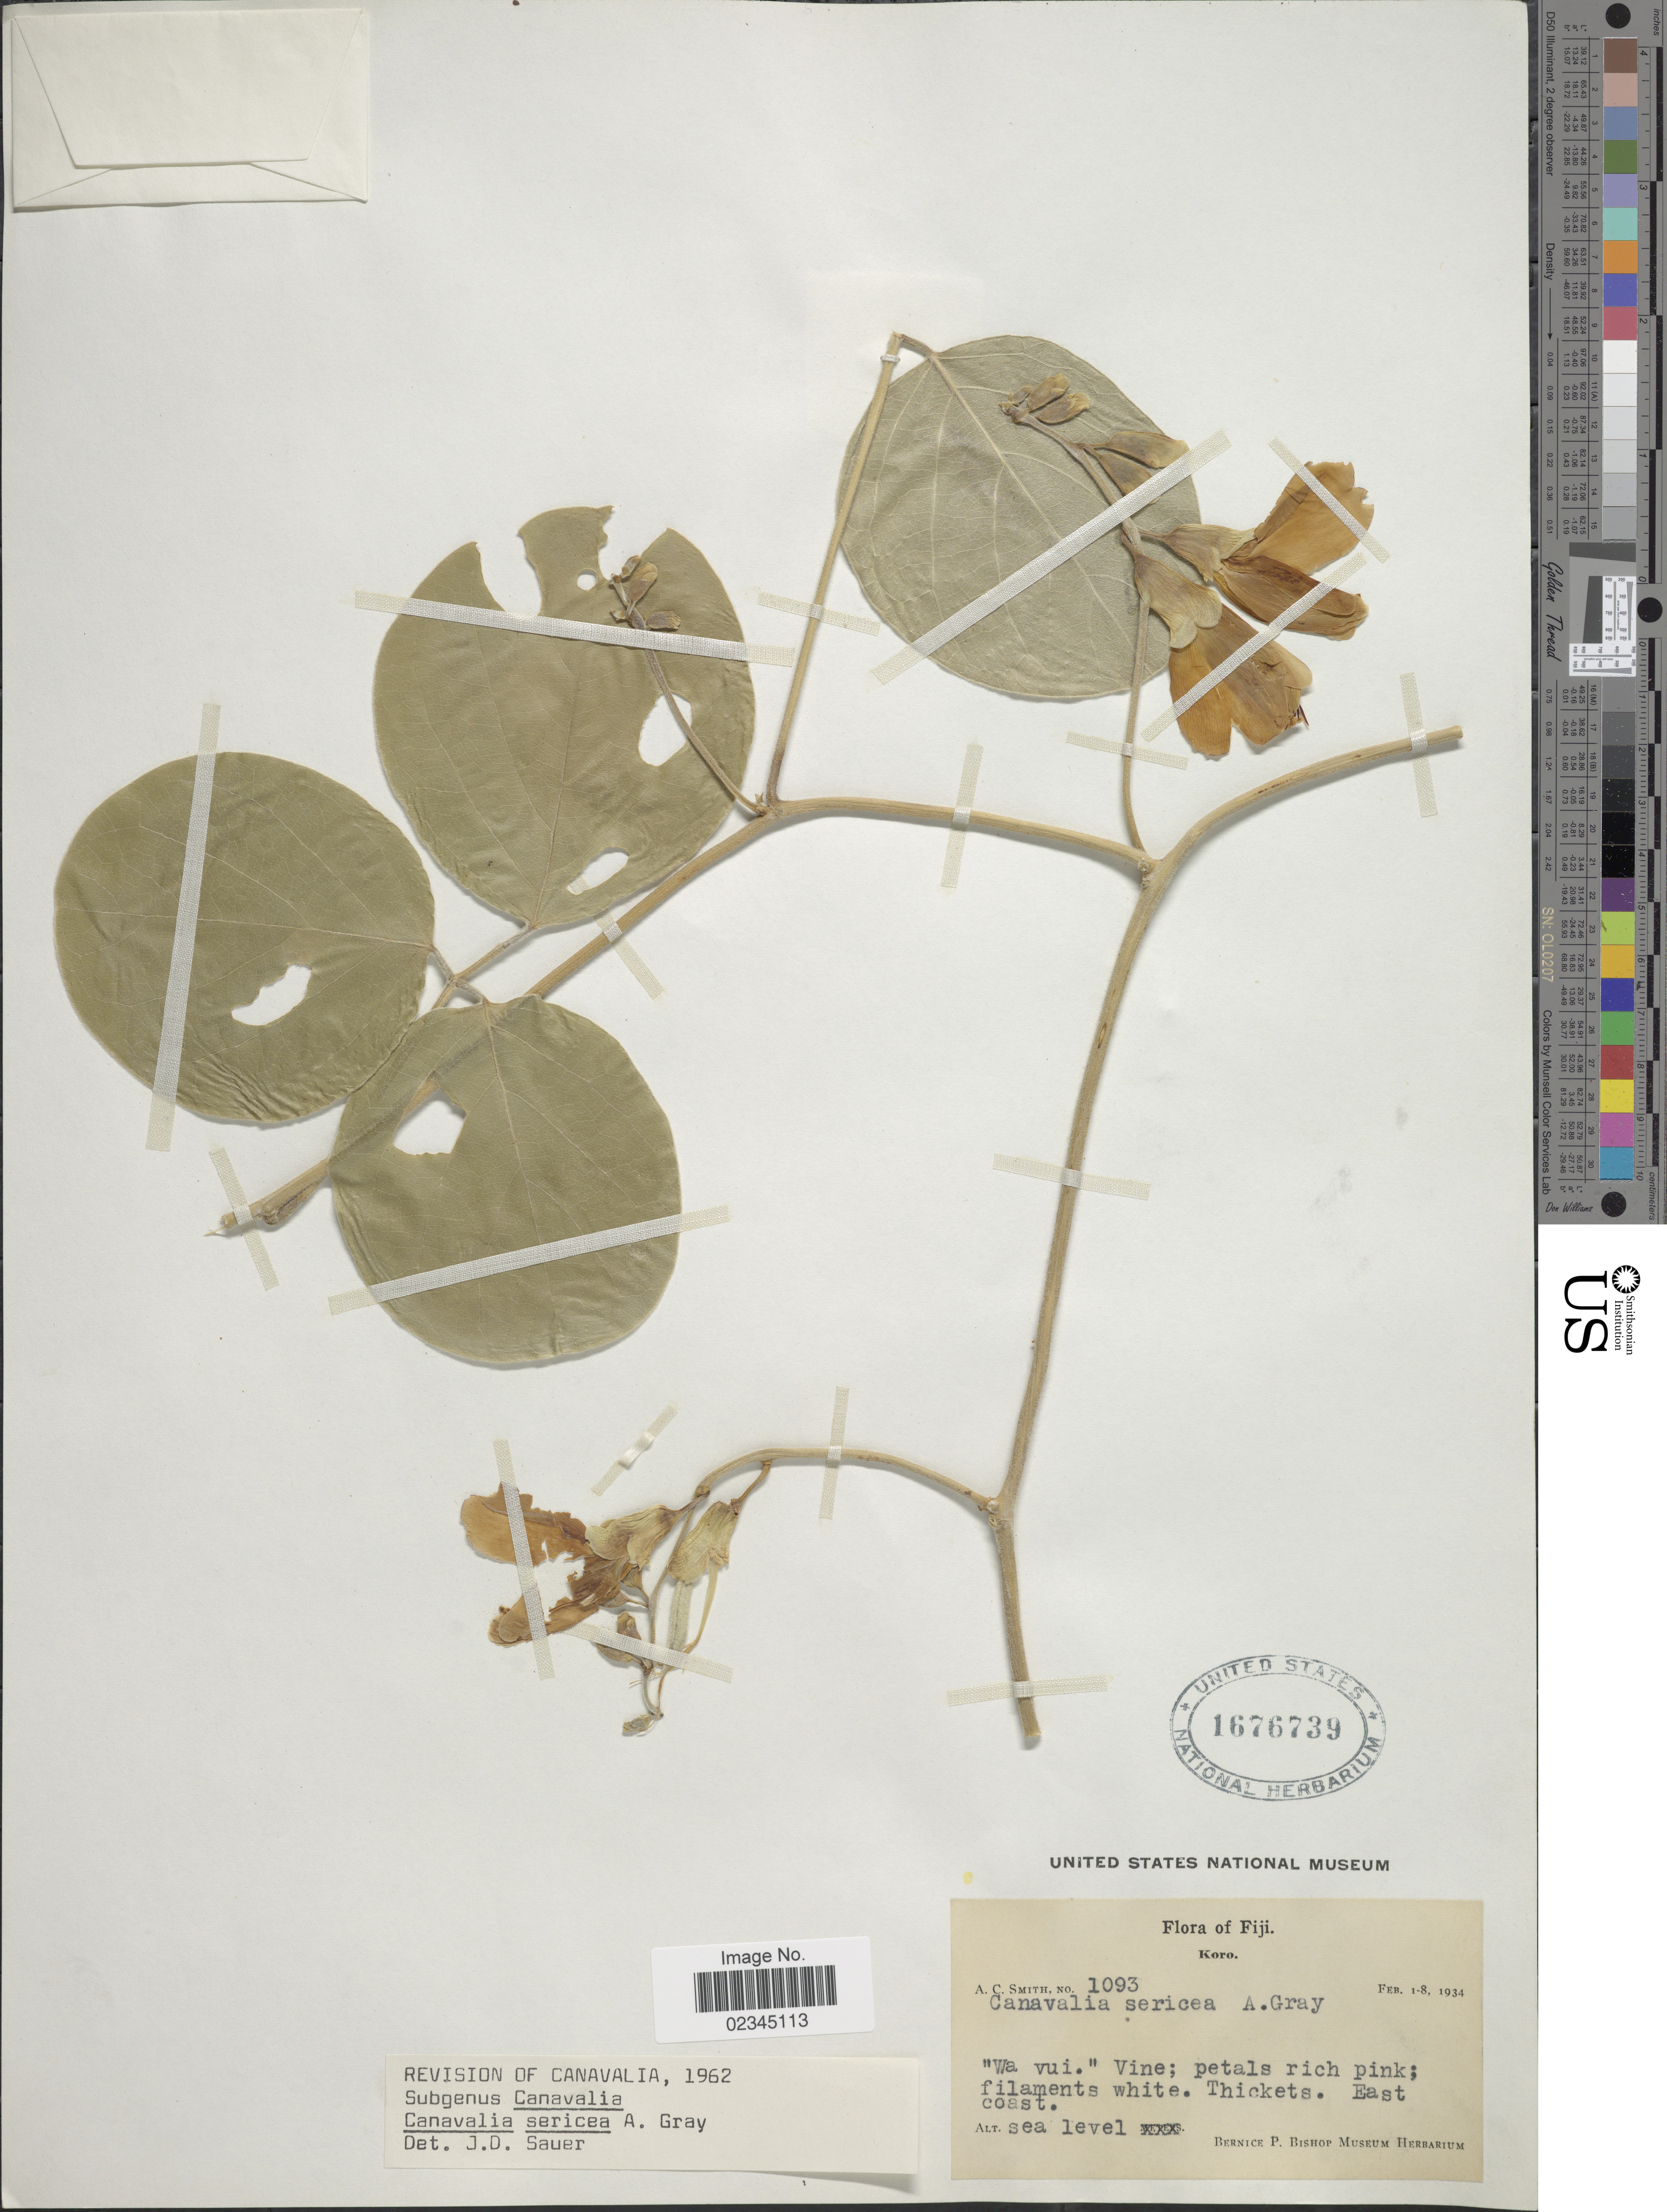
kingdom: Plantae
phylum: Tracheophyta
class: Magnoliopsida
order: Fabales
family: Fabaceae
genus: Canavalia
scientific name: Canavalia sericea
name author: A. Gray in Wilkes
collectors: A. C. Smith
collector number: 1093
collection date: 1934-02-01/1934-02-08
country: Fiji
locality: Fiji, Koro. Thickets, East coast.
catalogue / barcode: US 1676739